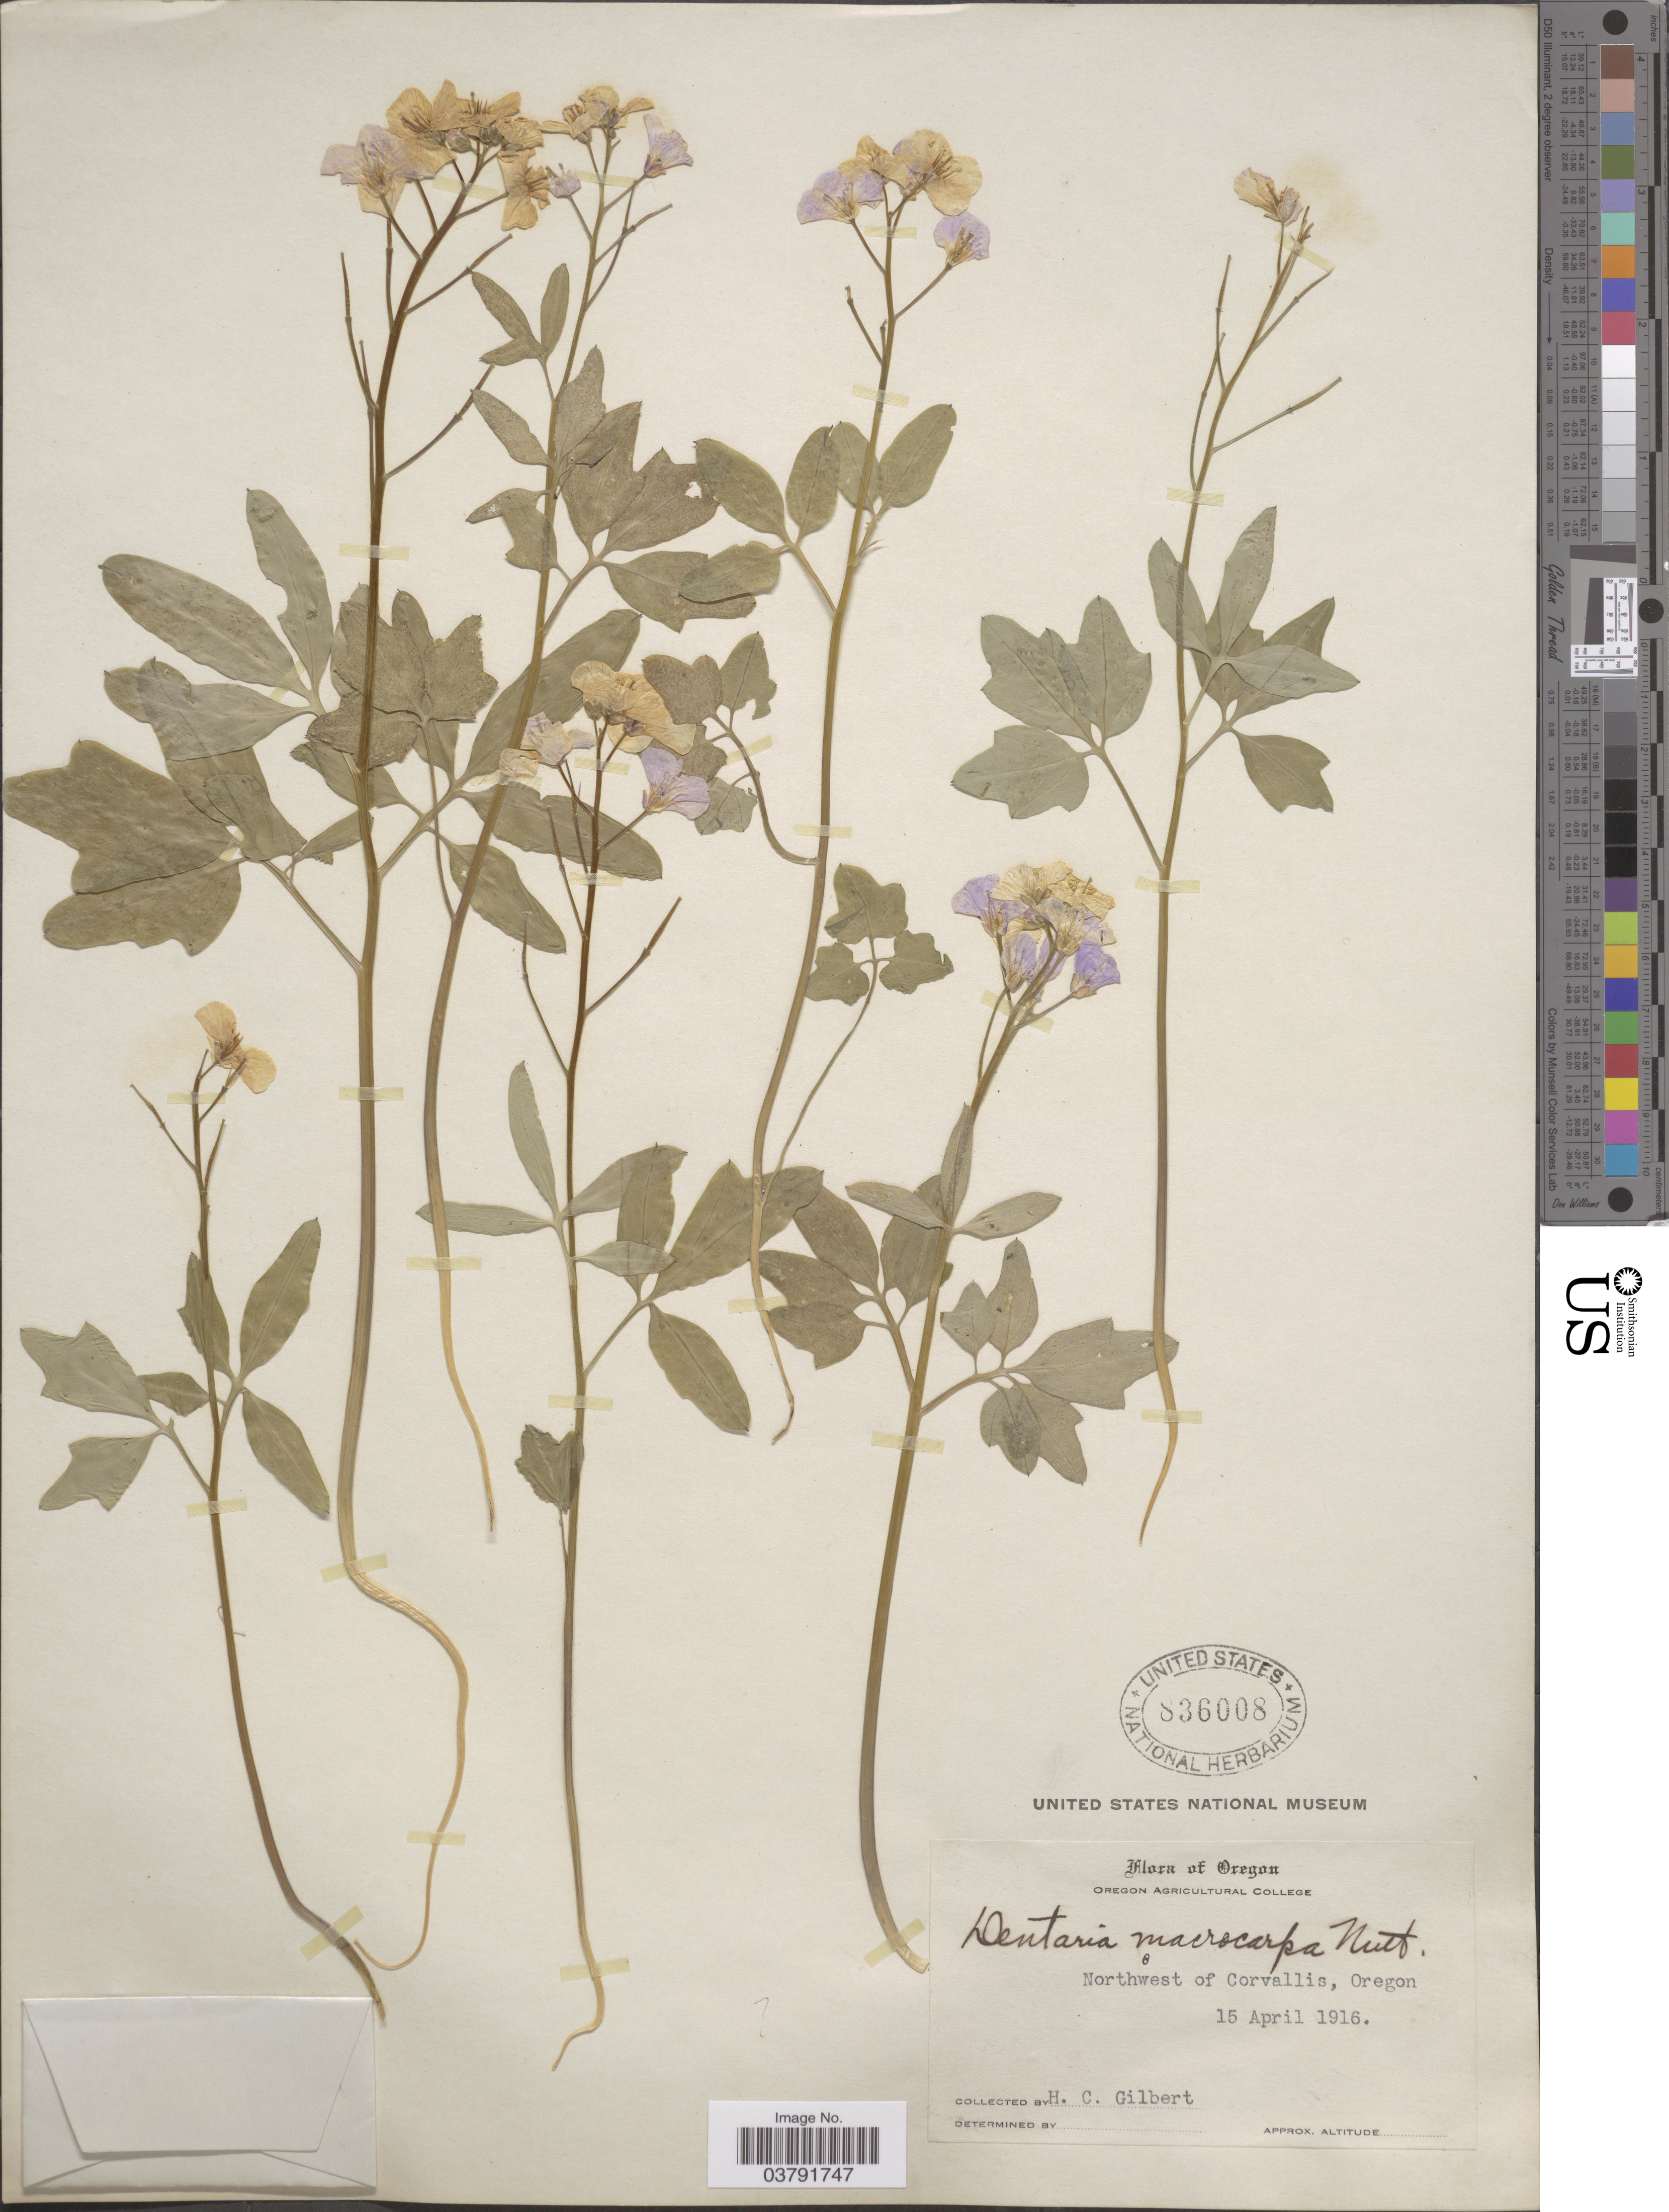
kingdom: Plantae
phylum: Tracheophyta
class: Magnoliopsida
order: Brassicales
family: Brassicaceae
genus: Dentaria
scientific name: Dentaria sp.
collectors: H. Gilbert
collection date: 1916-04-15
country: United States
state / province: Oregon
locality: Northwest of Corvallis.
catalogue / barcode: US 836008